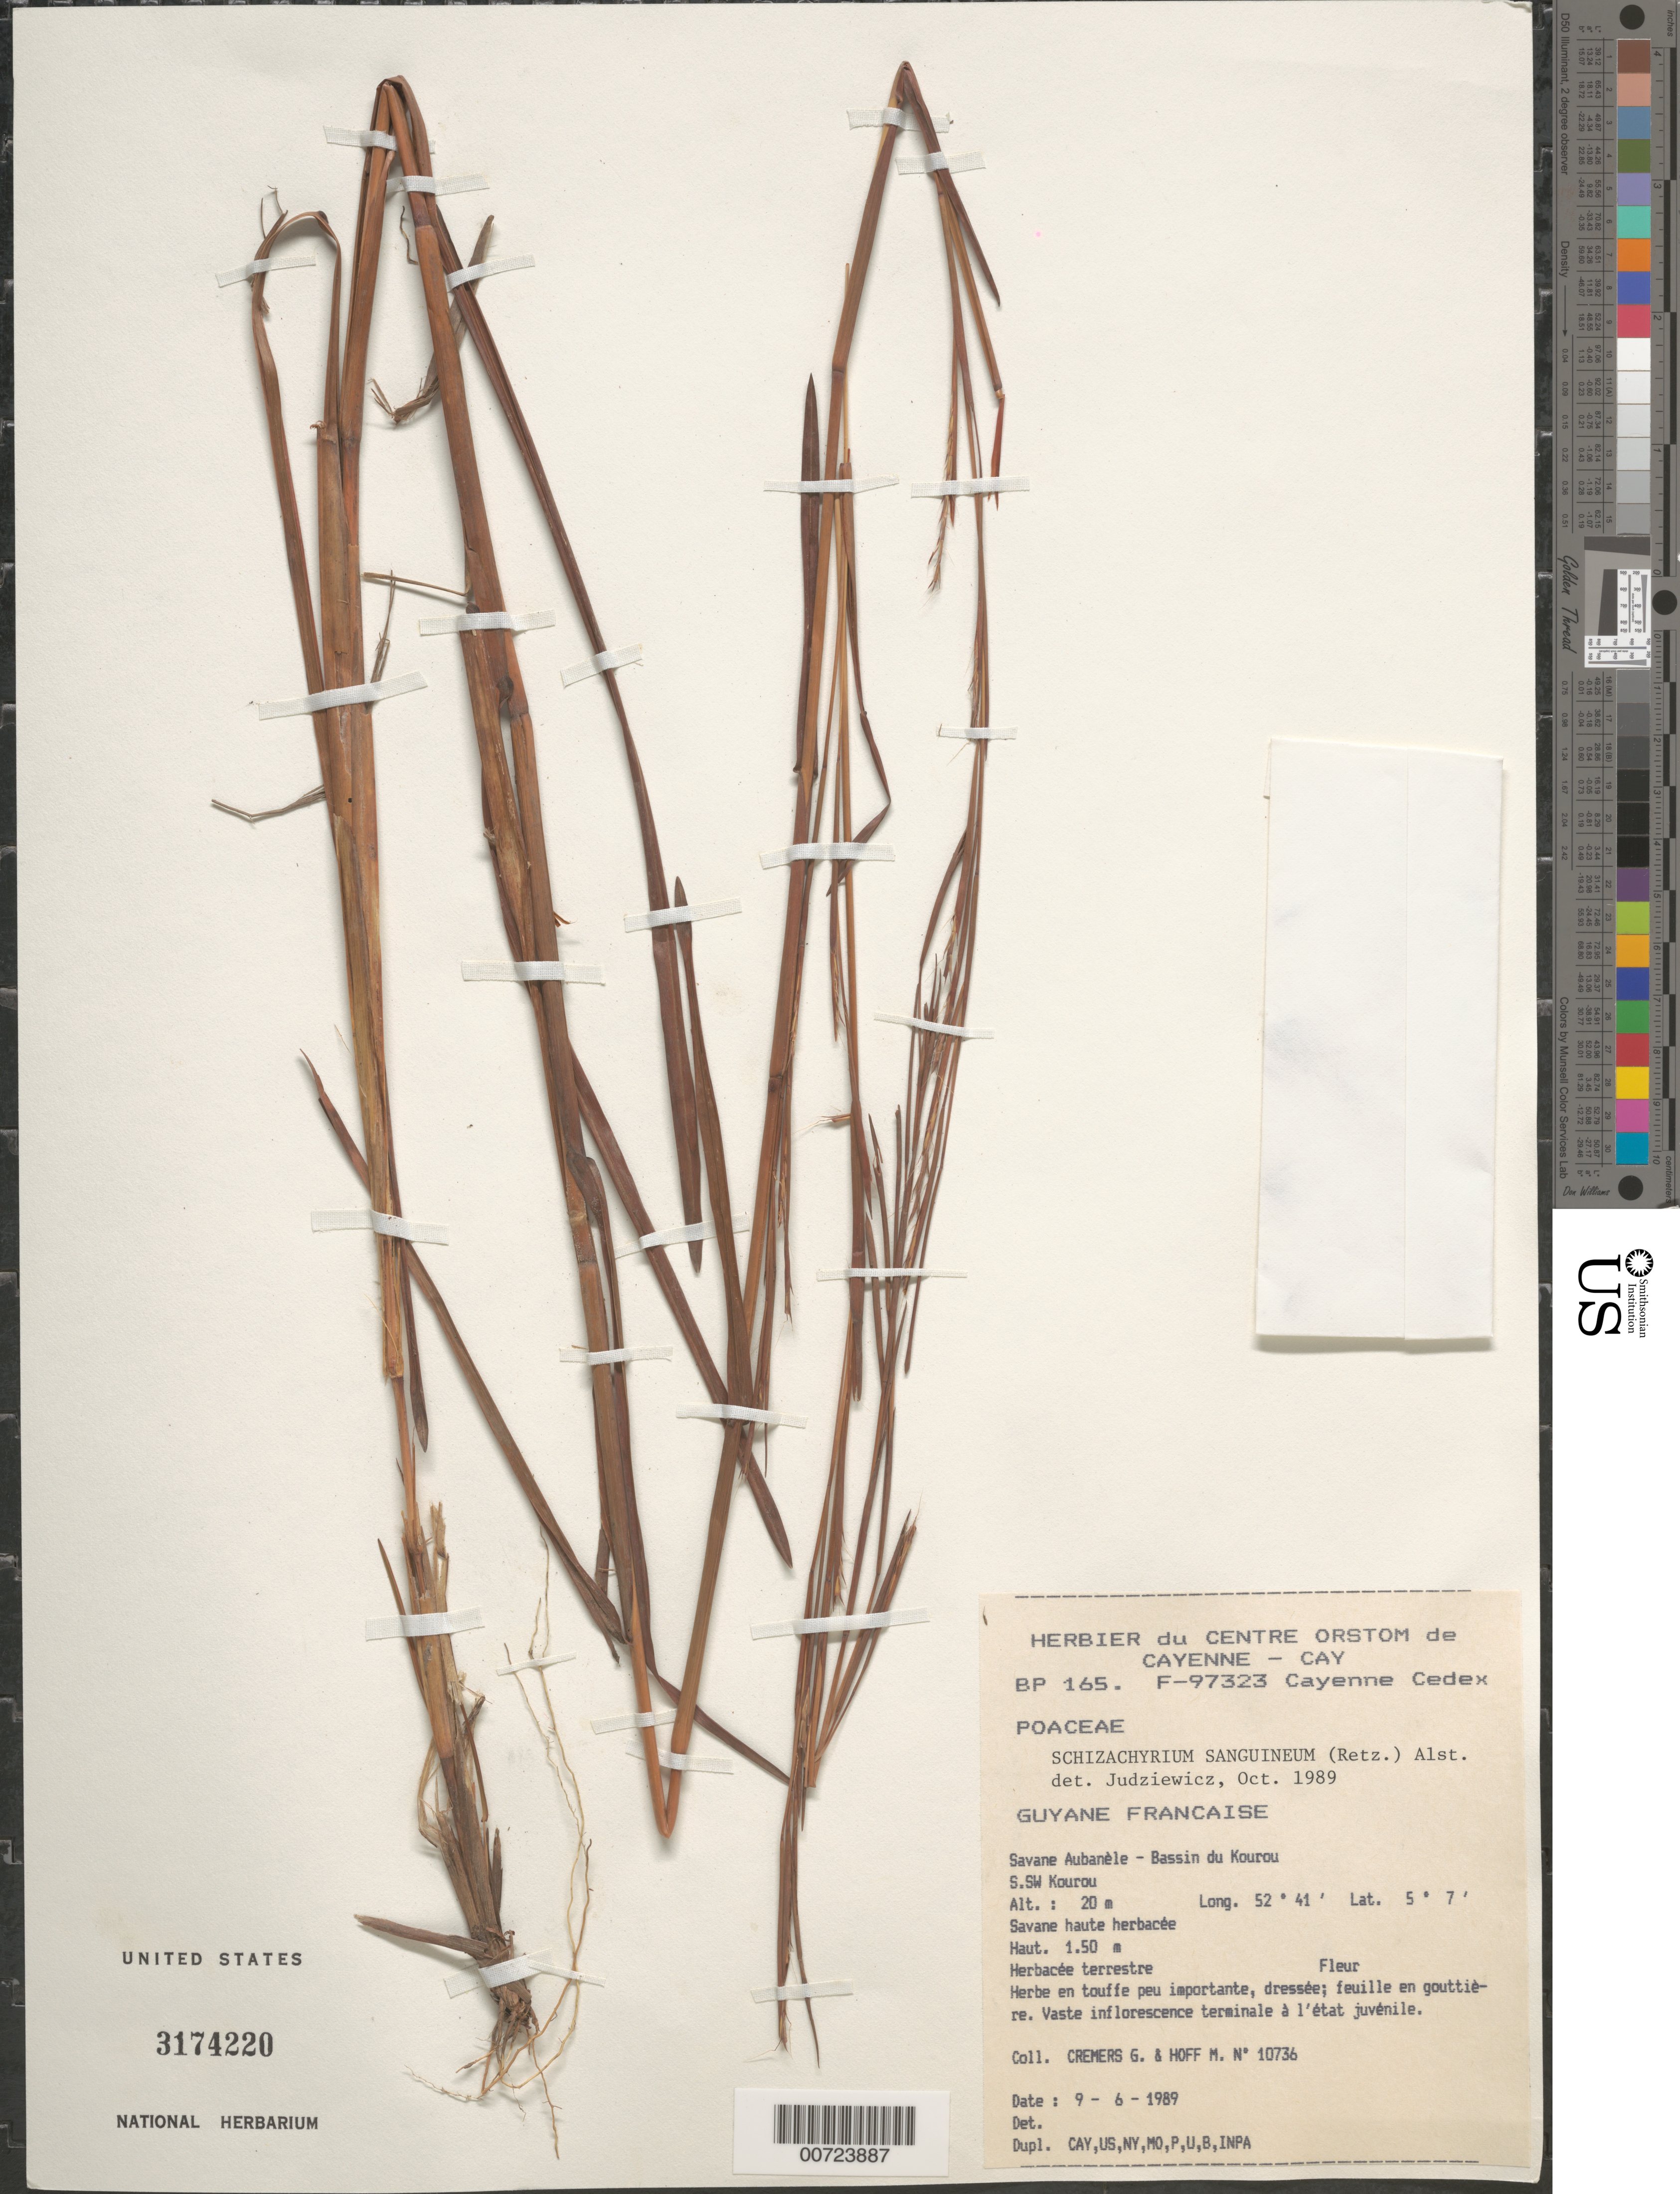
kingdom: Plantae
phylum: Tracheophyta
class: Liliopsida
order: Poales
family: Poaceae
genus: Schizachyrium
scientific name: Schizachyrium sanguineum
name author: (Retz.) Alston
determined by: Judziewicz, E. J.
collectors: G. Cremers & M. Hoff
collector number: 10736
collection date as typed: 9-Jun-89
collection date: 1989-06-09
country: French Guiana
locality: Savane Aubanèle, Bassin du Kourou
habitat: Herbaceous high savanna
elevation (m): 20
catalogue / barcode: US 3174220